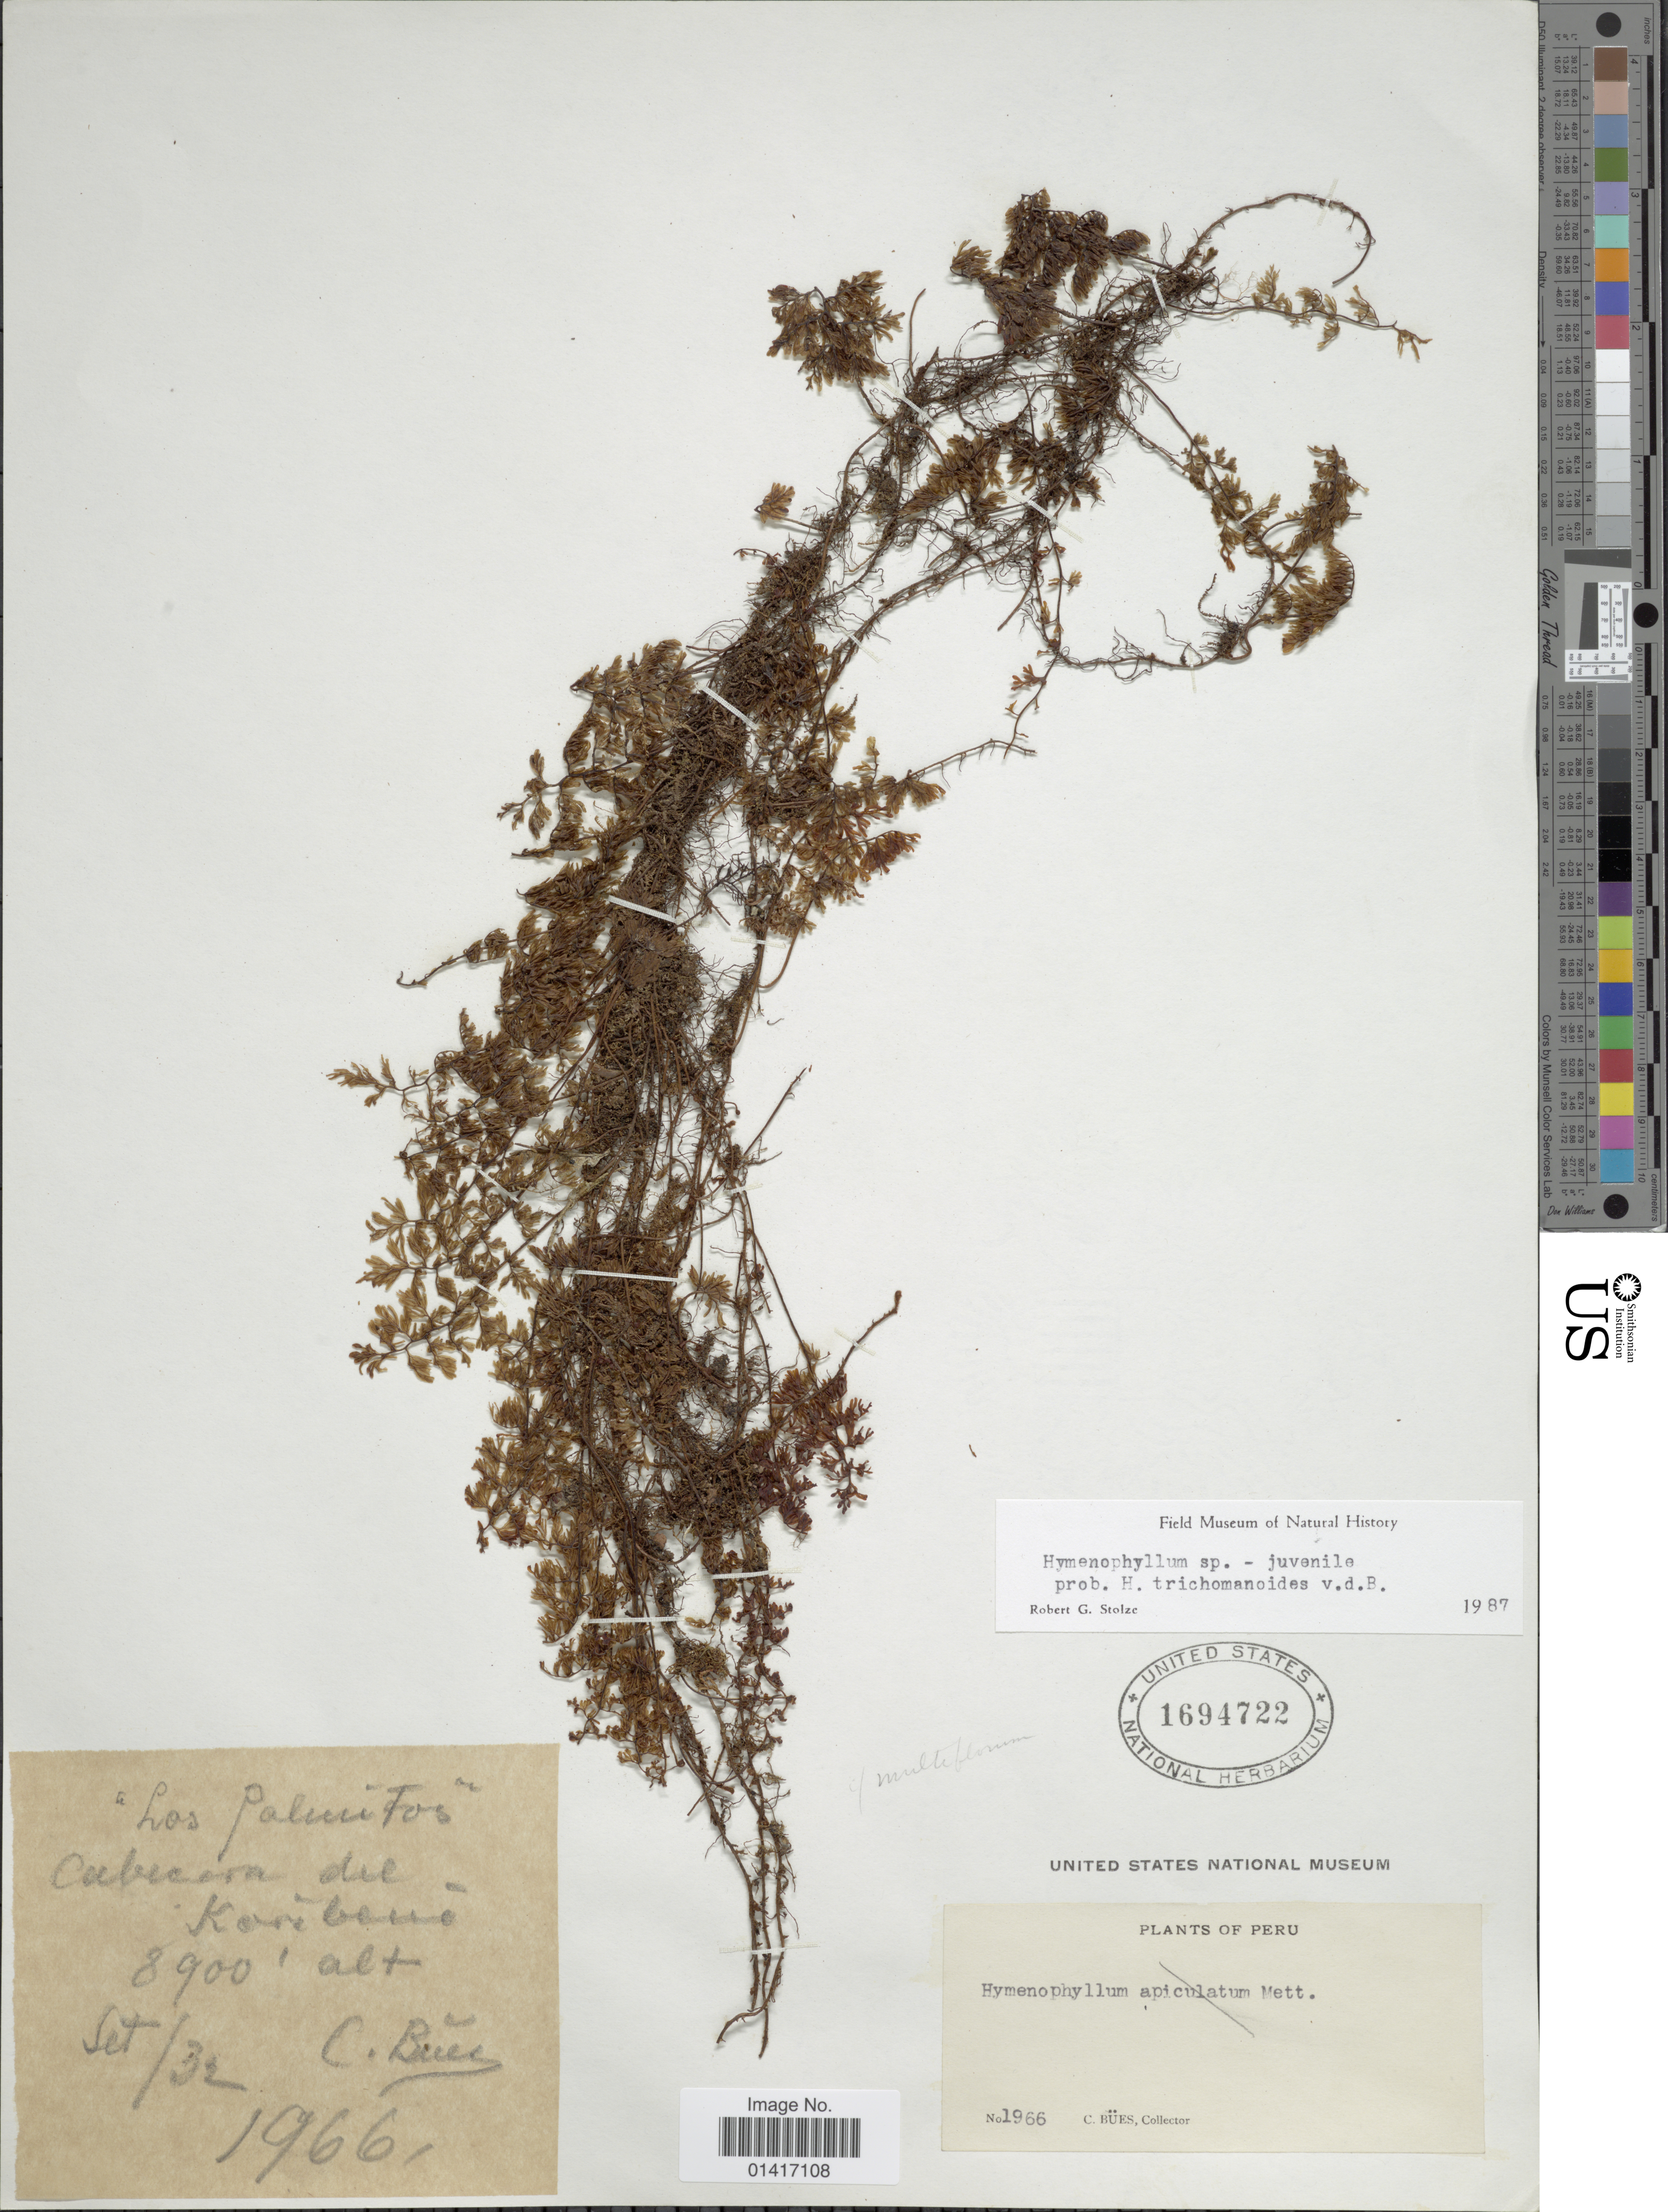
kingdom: Plantae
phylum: Tracheophyta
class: Polypodiopsida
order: Hymenophyllales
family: Hymenophyllaceae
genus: Hymenophyllum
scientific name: Hymenophyllum trichomanoides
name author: Bosch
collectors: C. Bues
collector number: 1966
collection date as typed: Transcribed d/m/y: /9/32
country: Peru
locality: Los Paluritos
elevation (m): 2713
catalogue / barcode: US 1694722